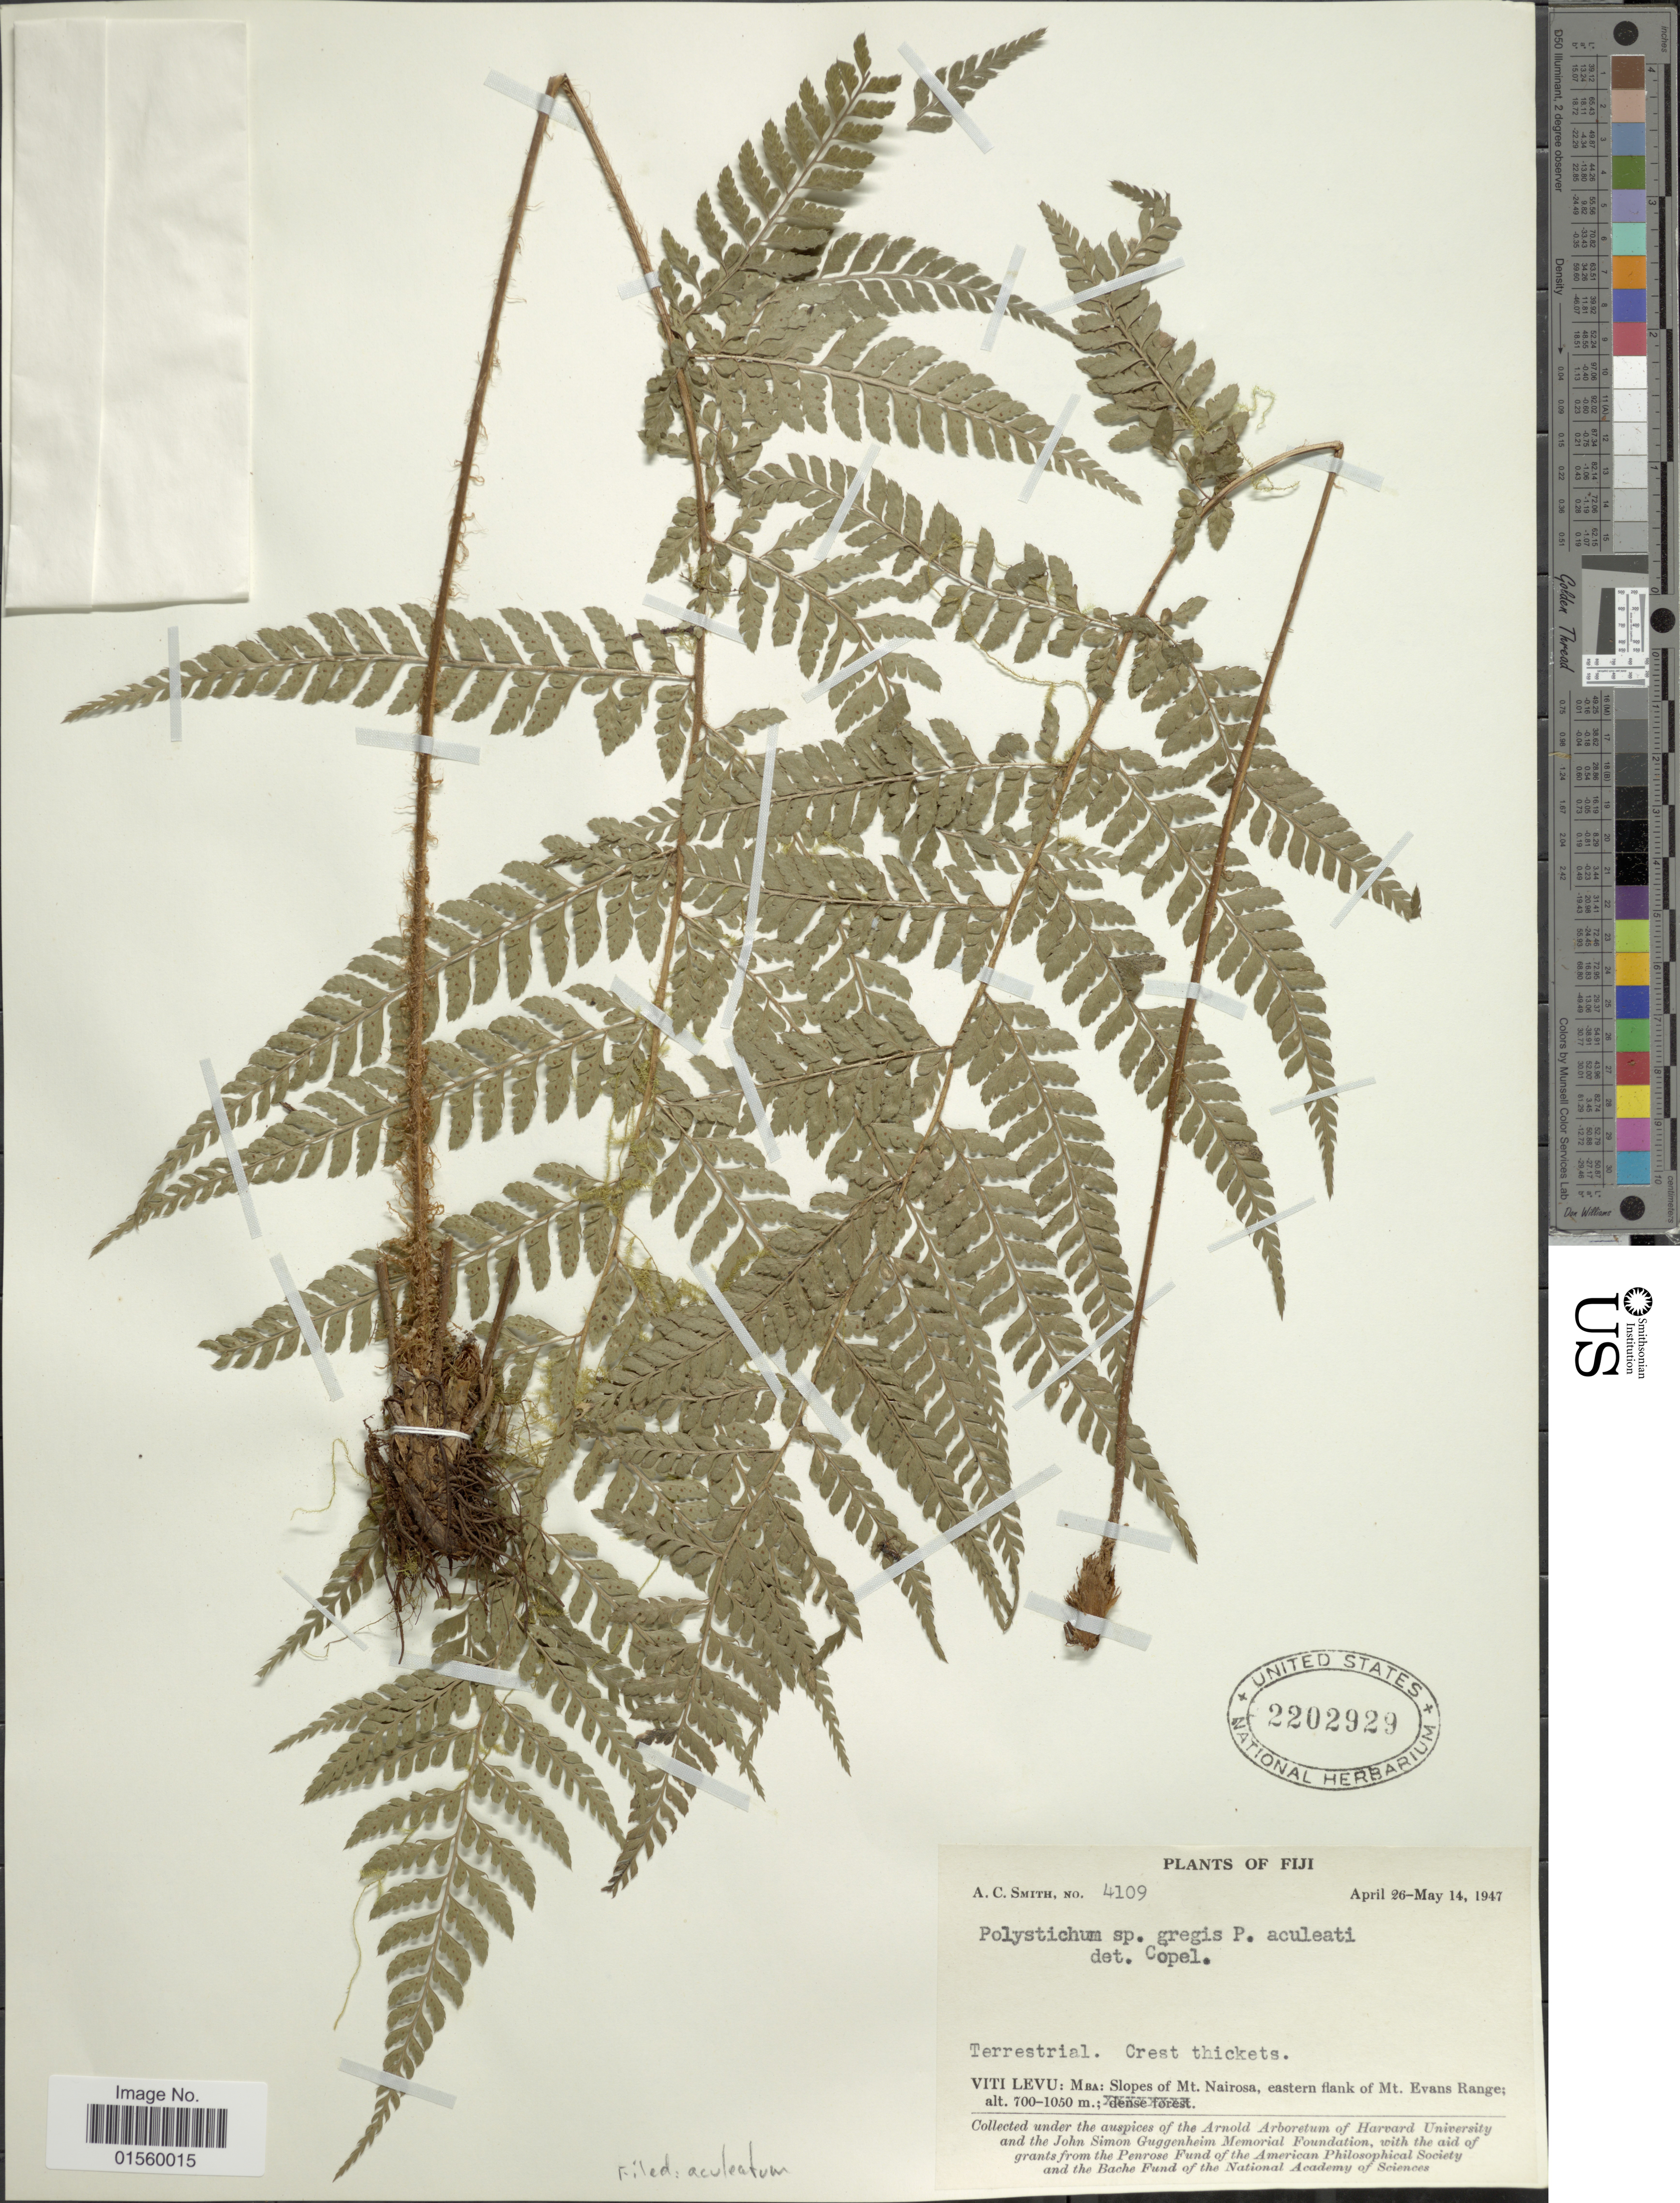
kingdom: Plantae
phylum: Tracheophyta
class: Polypodiopsida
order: Polypodiales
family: Dryopteridaceae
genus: Polystichum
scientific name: Polystichum aculeatum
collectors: A. C. Smith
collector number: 4109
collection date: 1947-04-26/1947-05-14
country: Fiji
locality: Viti Levu: Mba: Slopes of Mt. Nairosa, eastern flank of Mt. Evans Range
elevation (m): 700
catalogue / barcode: US 2202929